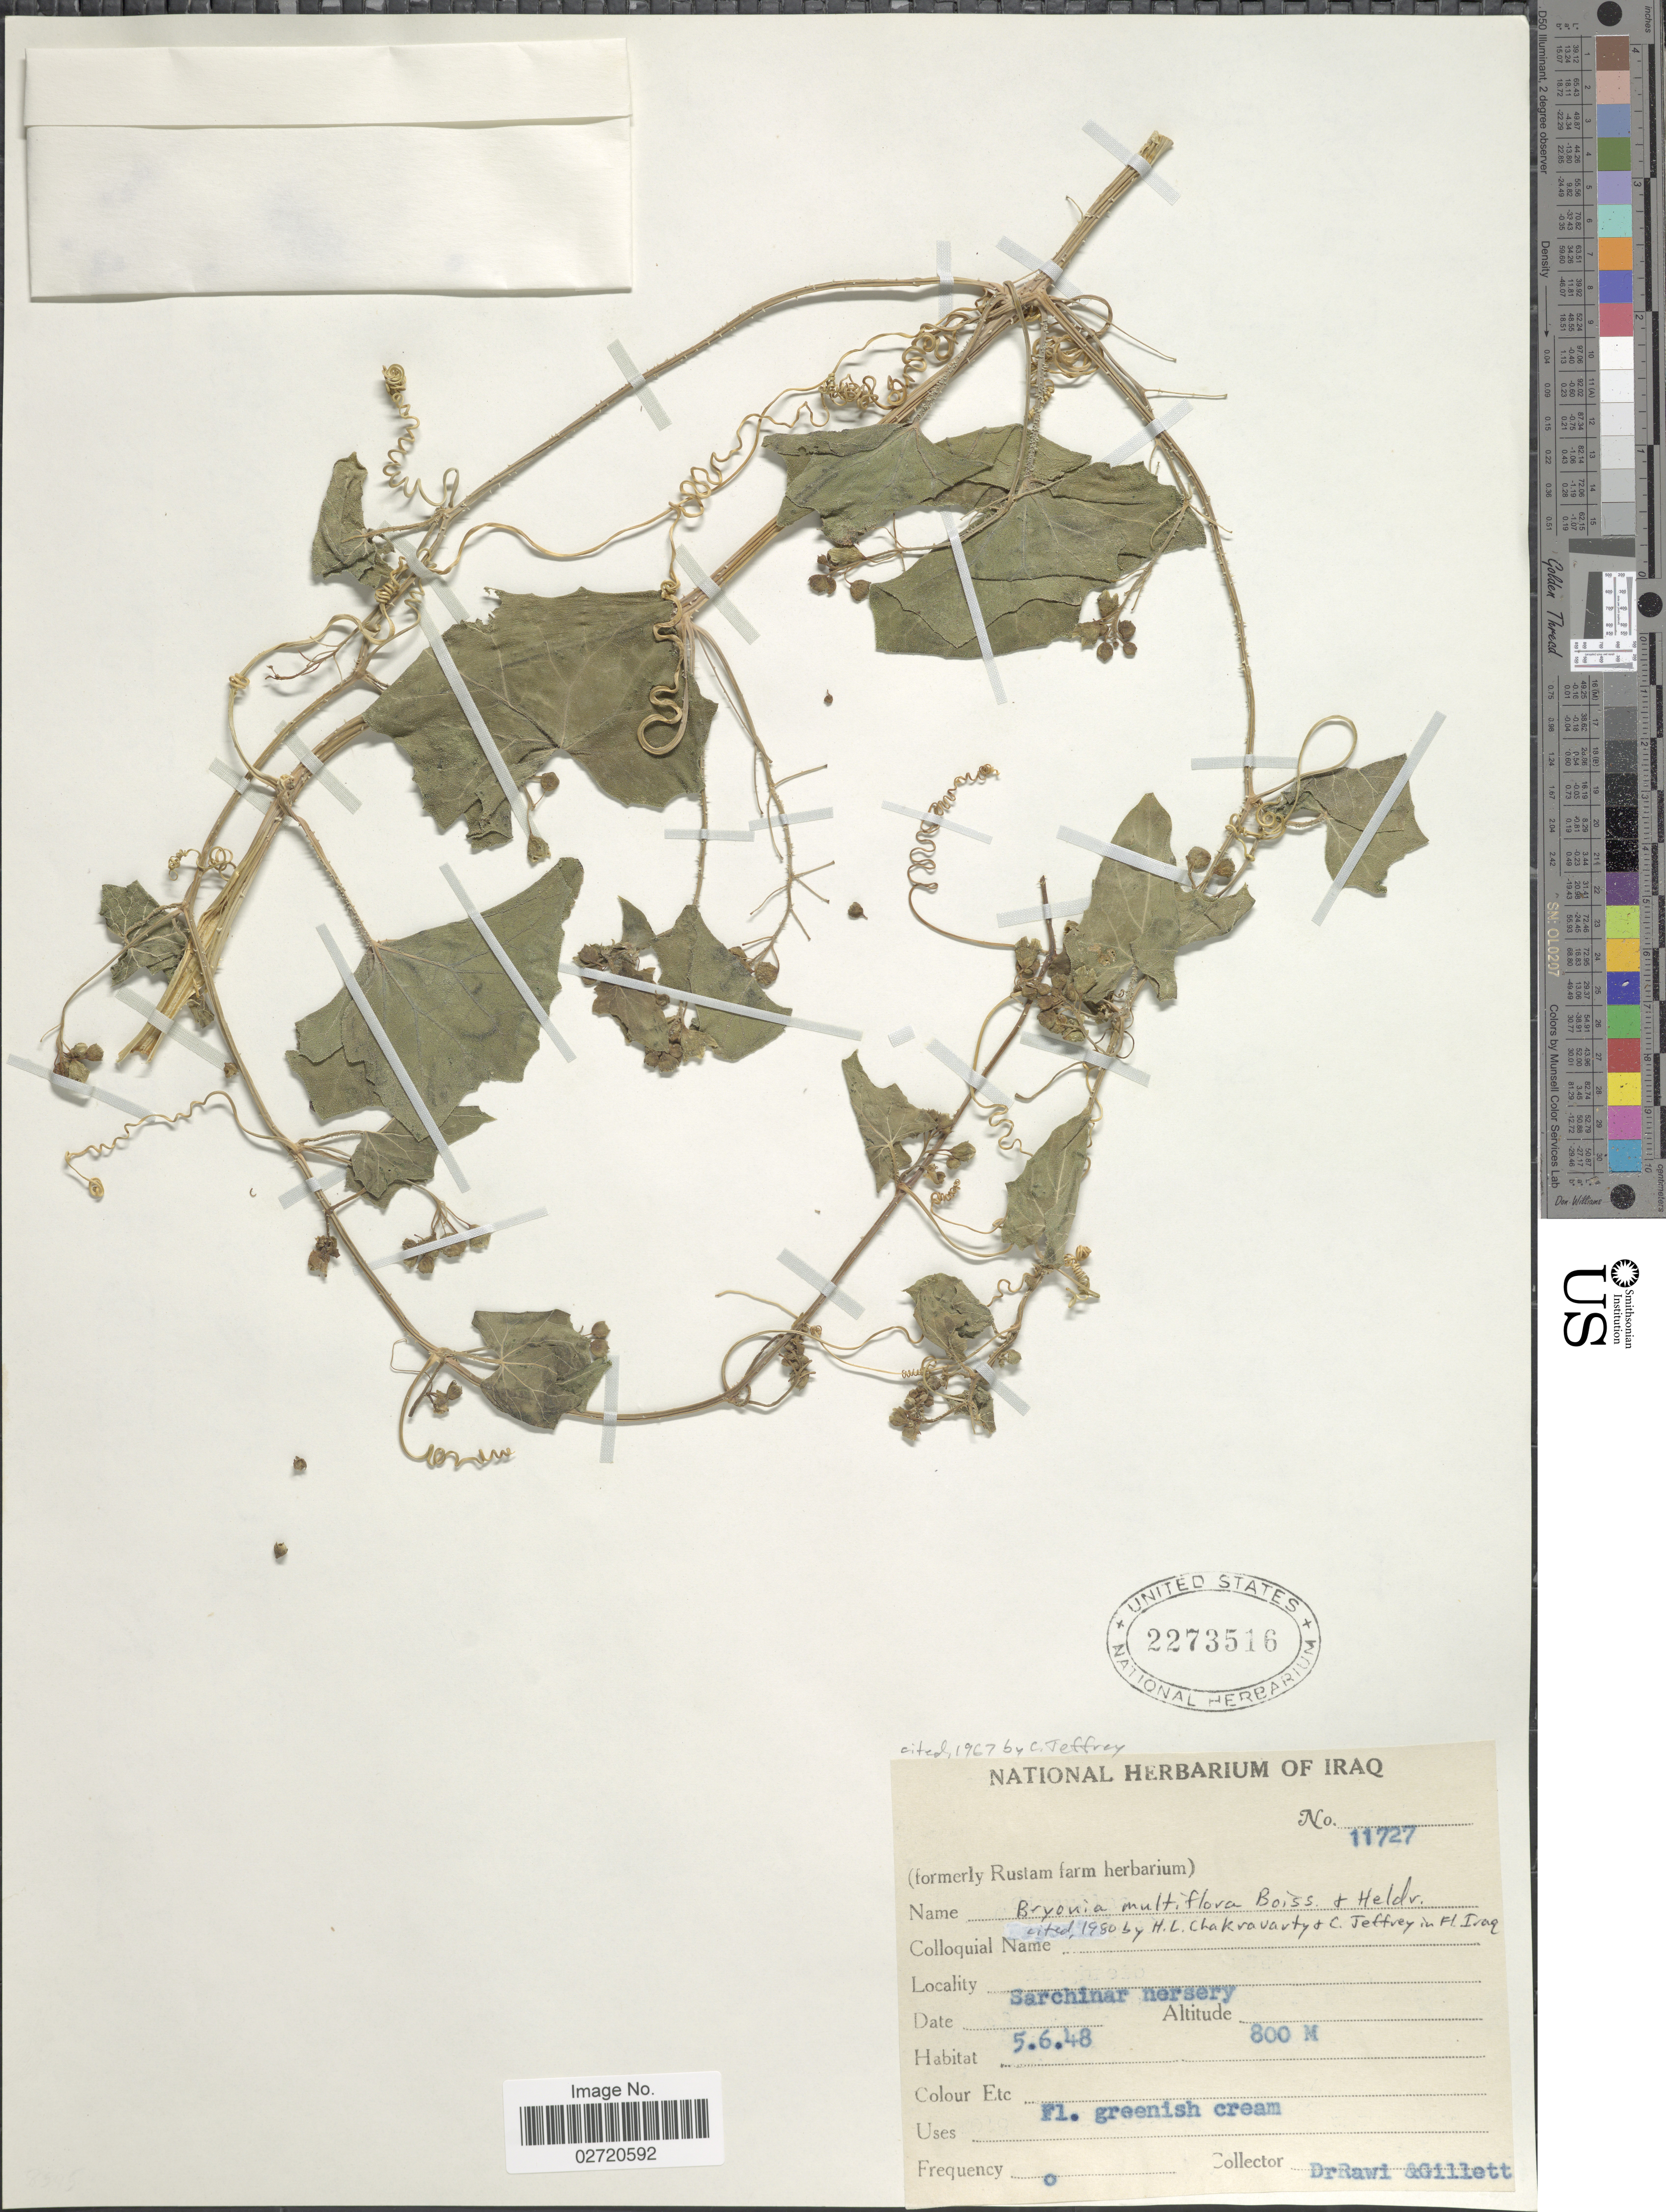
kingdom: Plantae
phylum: Tracheophyta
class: Magnoliopsida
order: Cucurbitales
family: Cucurbitaceae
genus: Bryonia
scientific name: Bryonia multiflora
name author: Boiss. & Heldr.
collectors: -. Rawi & Gillett, --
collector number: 11727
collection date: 1948-06-05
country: Iraq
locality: Sarchinar nersery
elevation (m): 800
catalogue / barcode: US 2273516